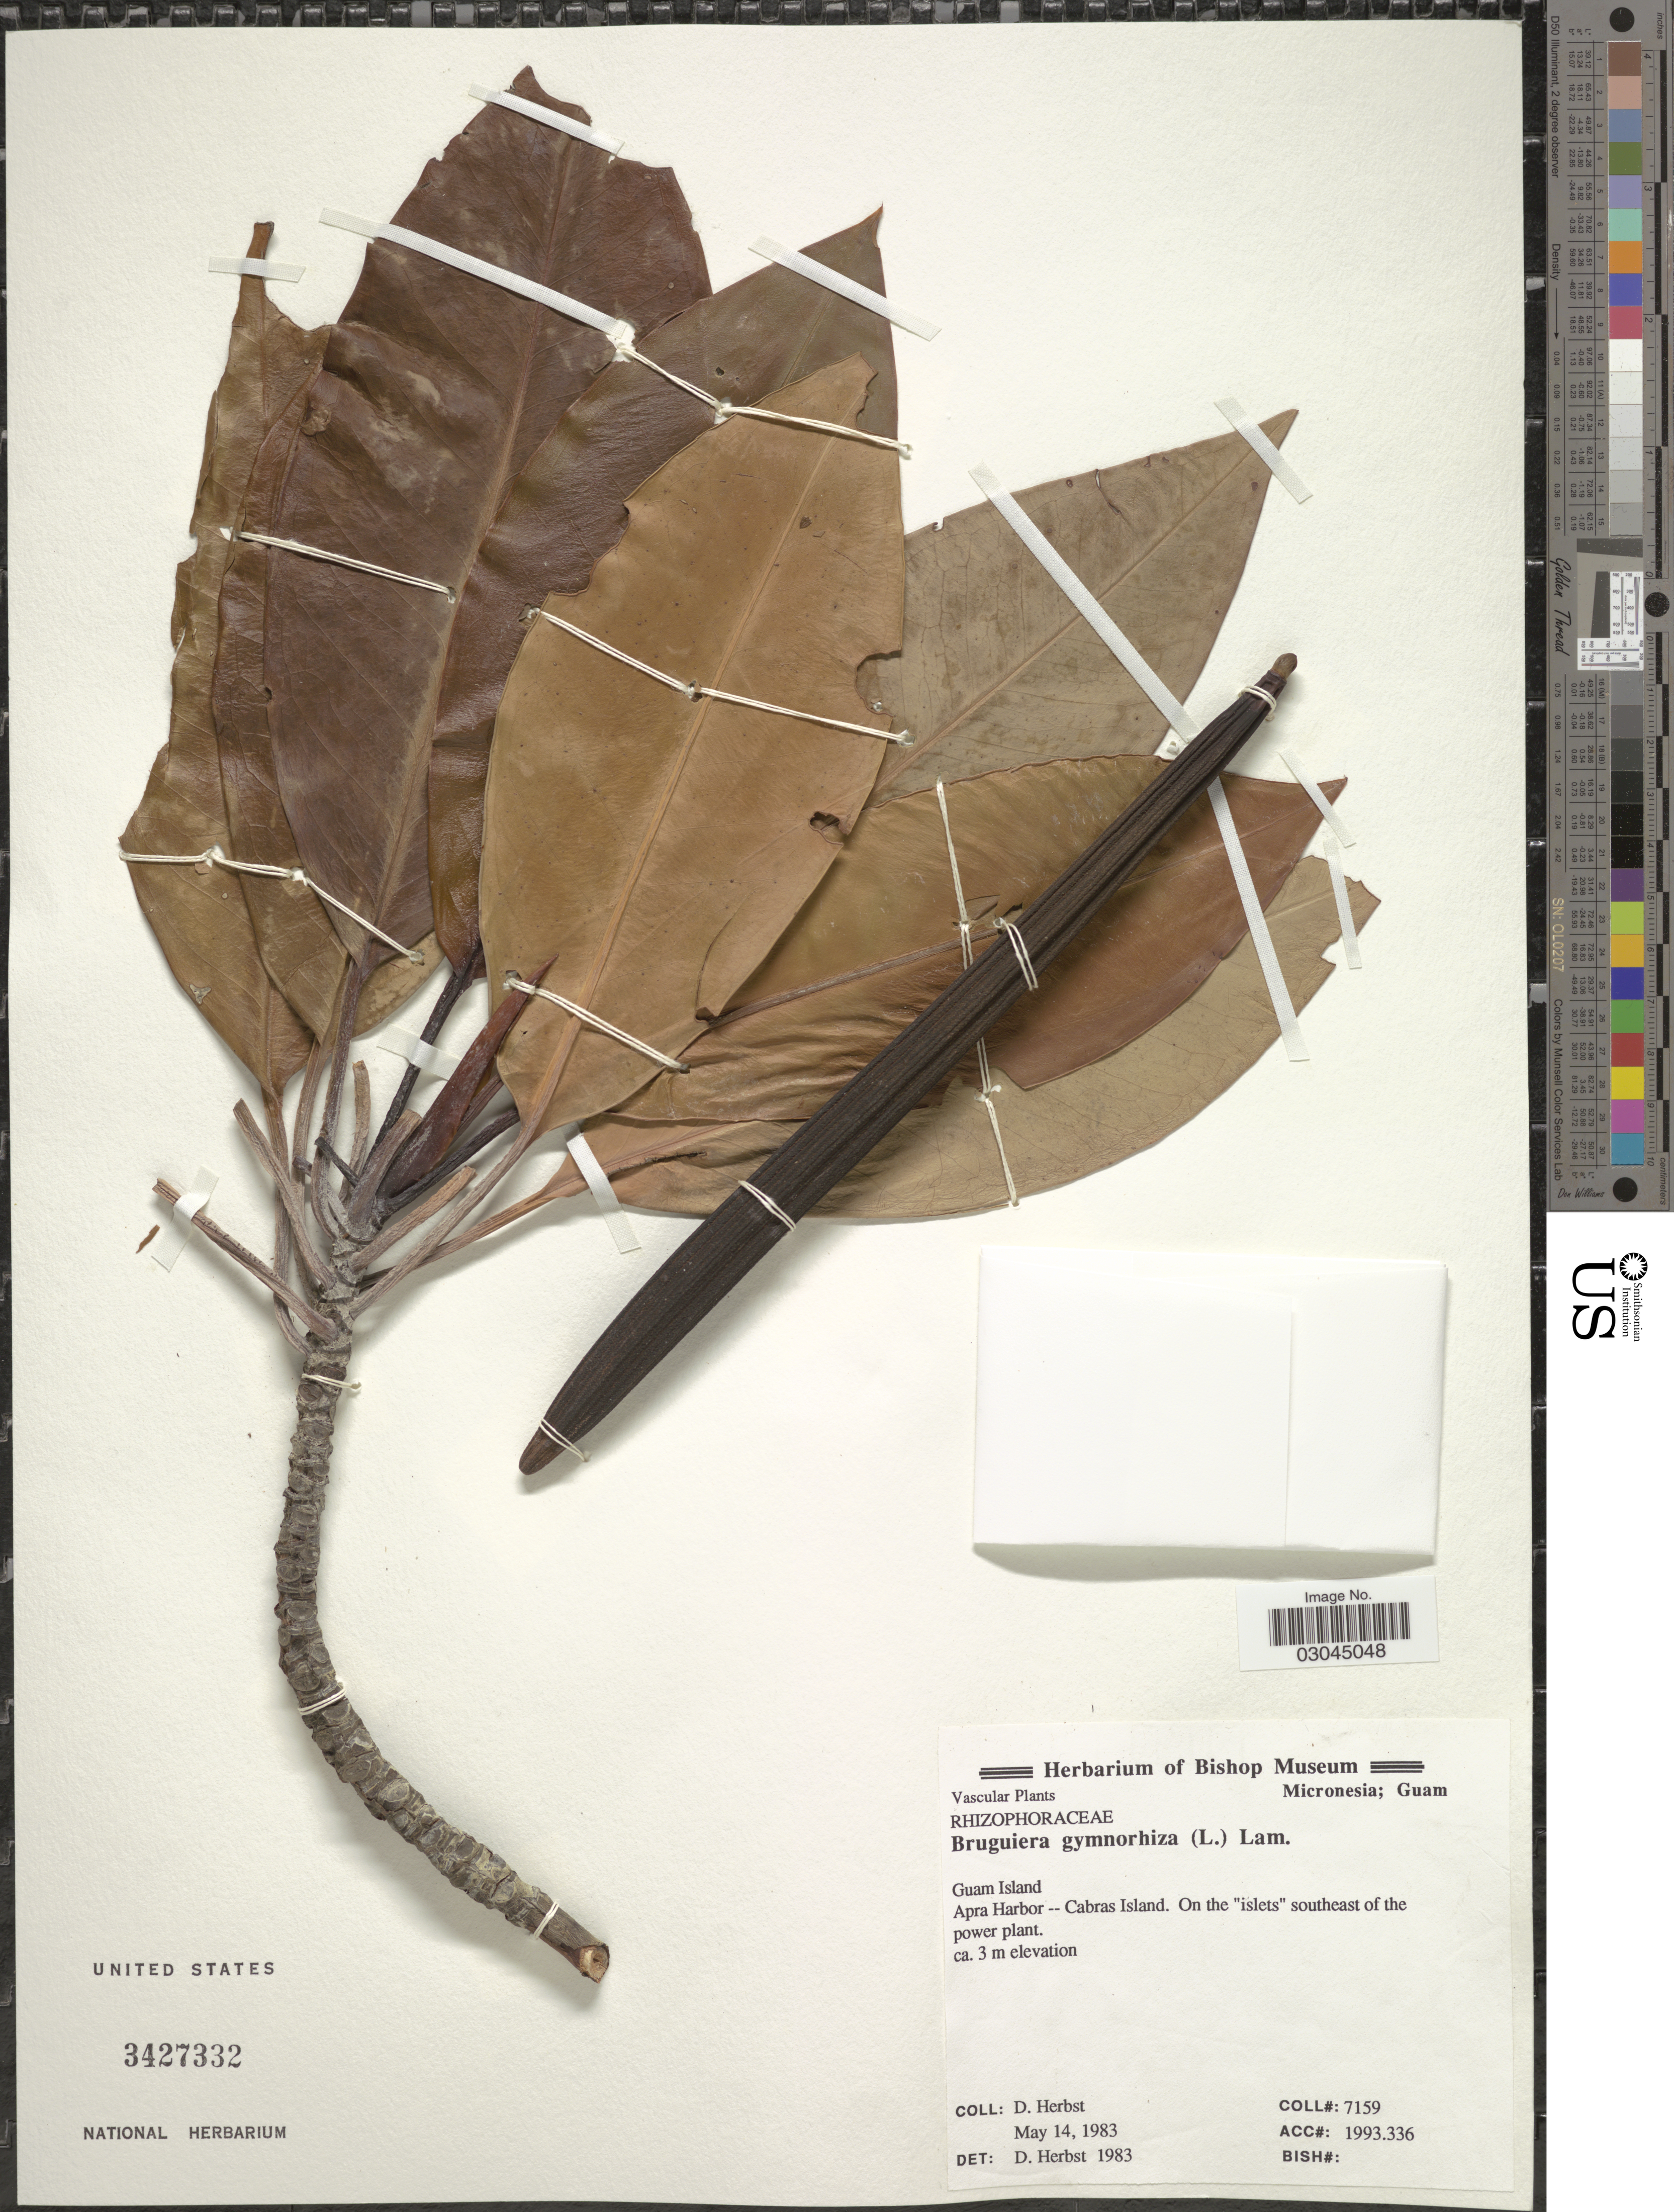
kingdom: Plantae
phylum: Tracheophyta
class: Magnoliopsida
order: Malpighiales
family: Rhizophoraceae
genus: Bruguiera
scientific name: Bruguiera gymnorhiza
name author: (L.) Savigny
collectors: D. Herbst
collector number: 7159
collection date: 1983-05-14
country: Guam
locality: Guam Island, Apra Harbour--Cabras Island, On the "islets" southeast of the power plant.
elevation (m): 3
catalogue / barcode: US 3427332